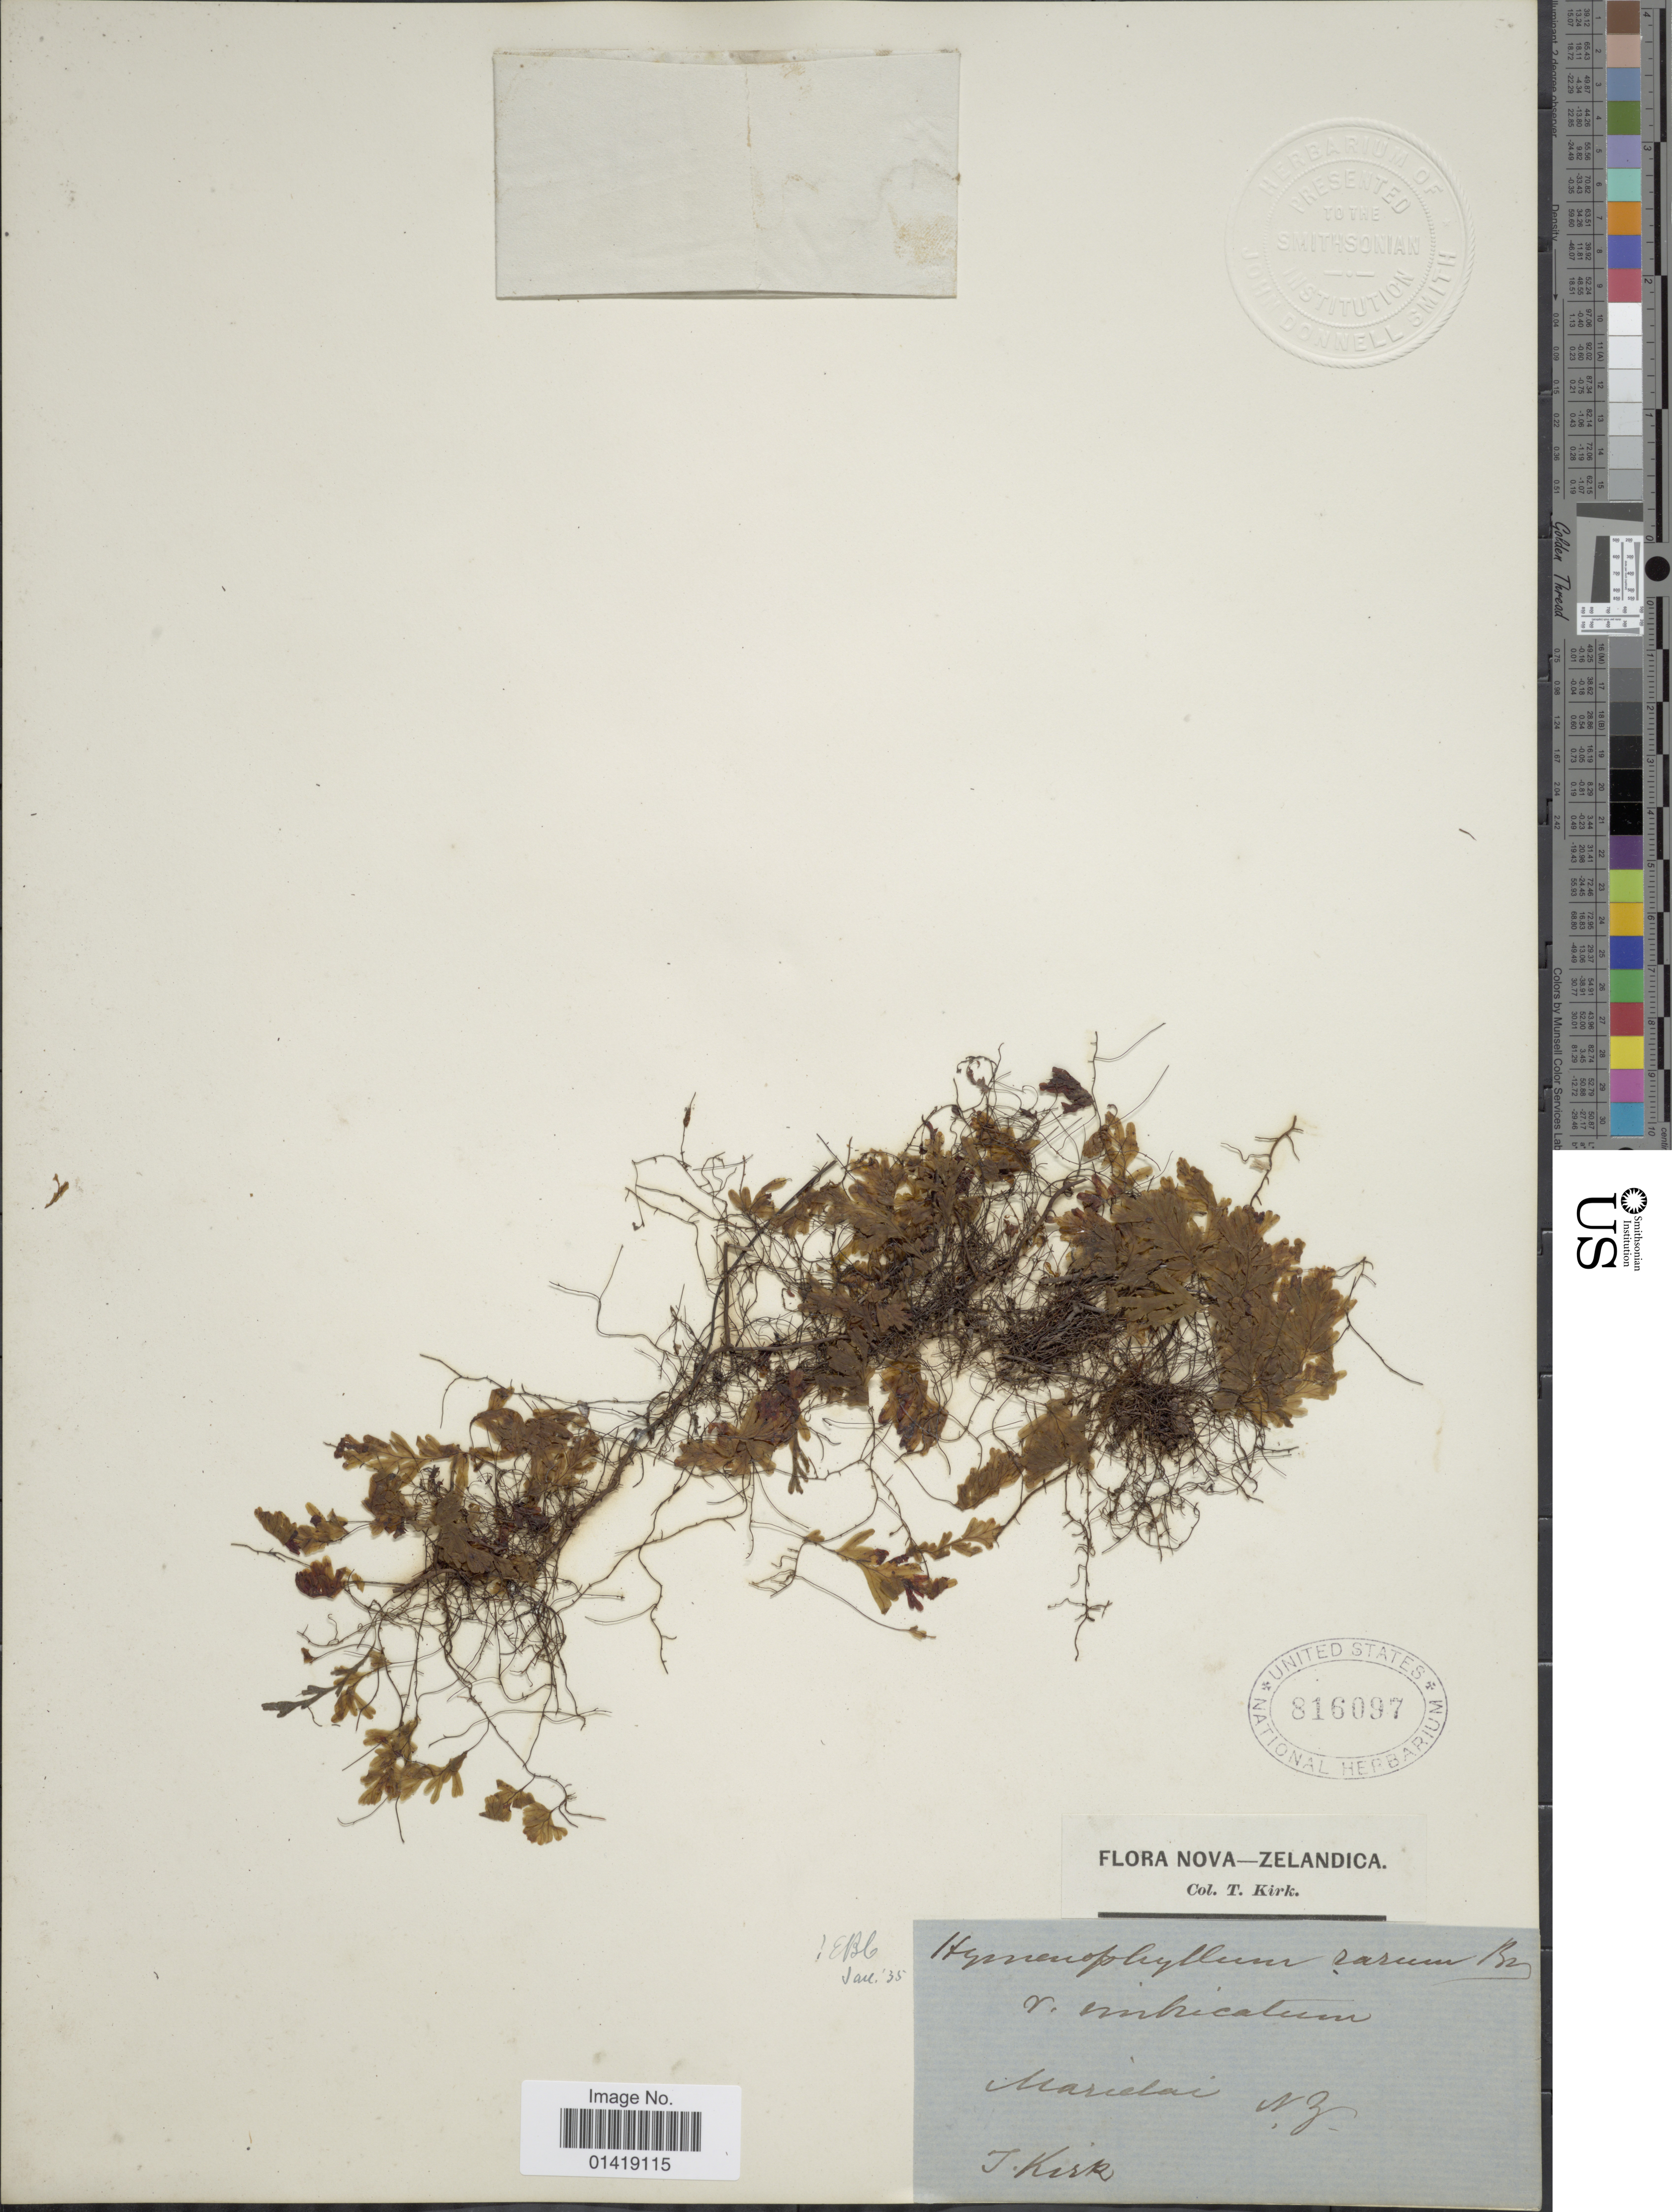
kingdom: Plantae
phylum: Tracheophyta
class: Polypodiopsida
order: Hymenophyllales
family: Hymenophyllaceae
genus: Hymenophyllum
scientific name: Hymenophyllum rarum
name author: R. Br.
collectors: T. Kirk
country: New Zealand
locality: Marietai [Maraetai] N.Z.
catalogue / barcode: US 816097